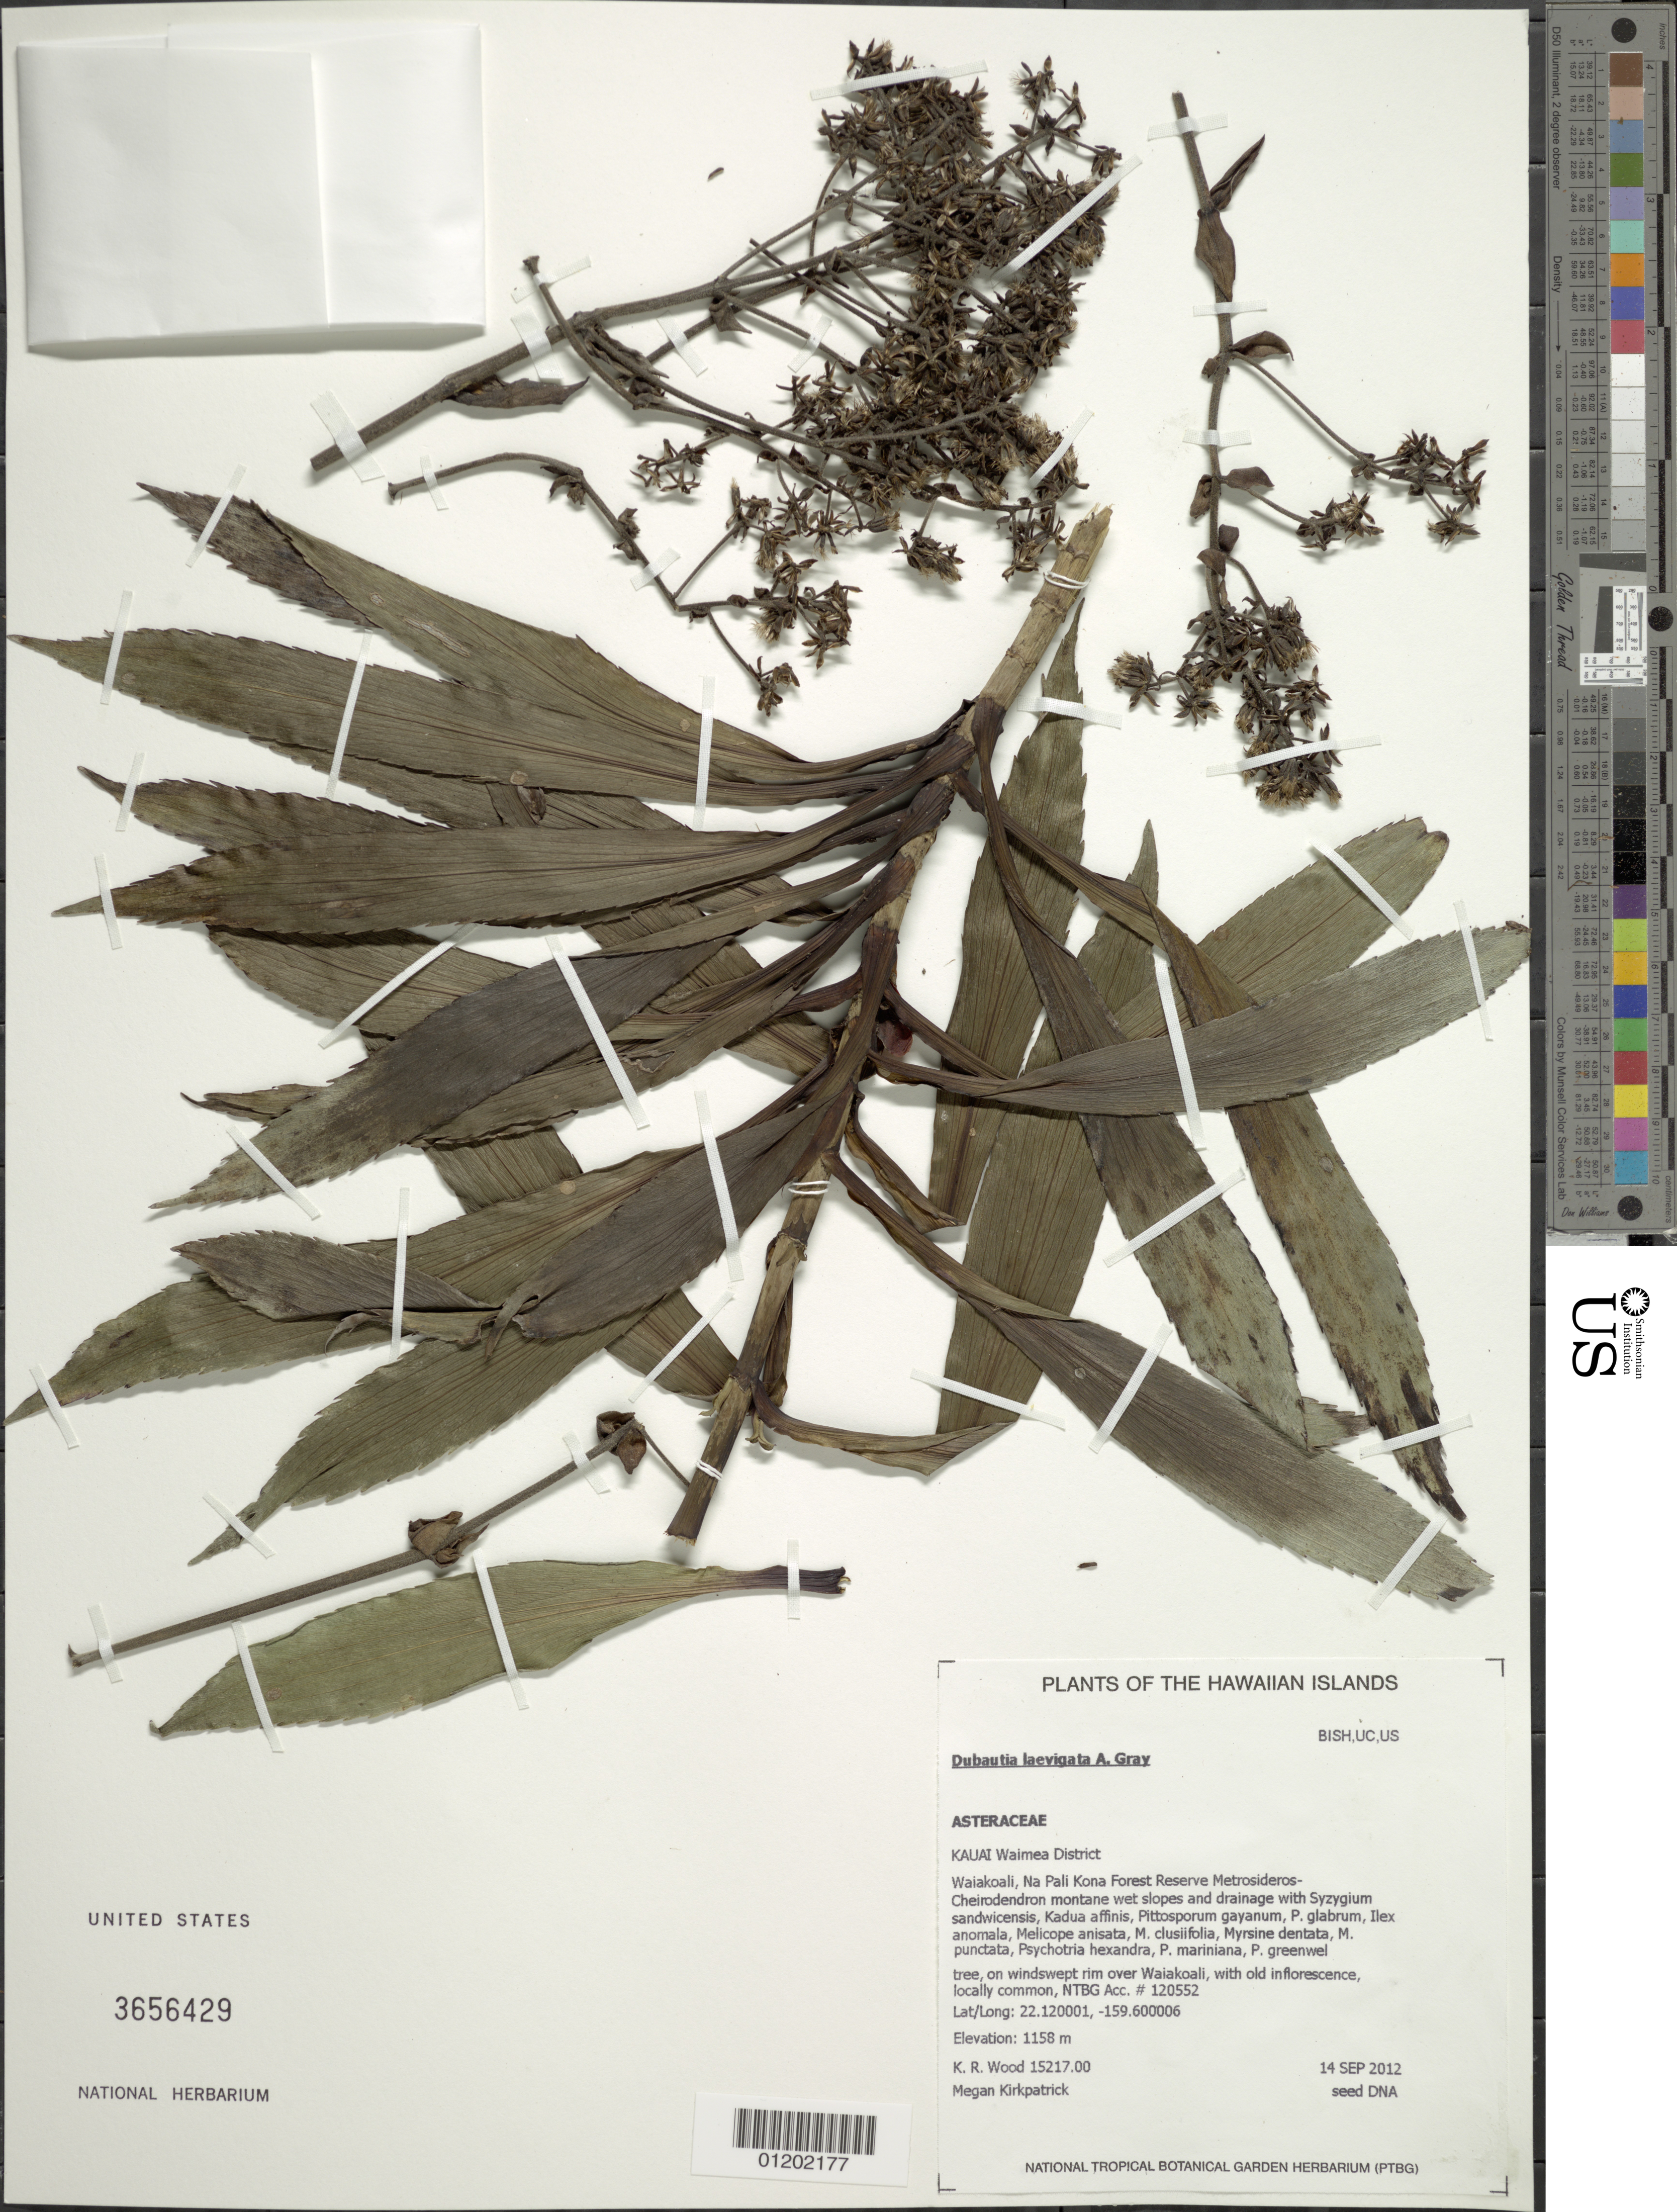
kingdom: Plantae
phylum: Tracheophyta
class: Magnoliopsida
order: Asterales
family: Asteraceae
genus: Dubautia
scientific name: Dubautia laevigata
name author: A. Gray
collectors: K. R. Wood & M. Kirkpatrick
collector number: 15217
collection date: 2012-09-14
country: United States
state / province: Hawaii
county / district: Kauai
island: Kaua'i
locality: Waimea District, Waiakoaki, Na Pali Kona Forest Reserve.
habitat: Montane wet slopes.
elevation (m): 1158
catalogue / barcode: US 3656429